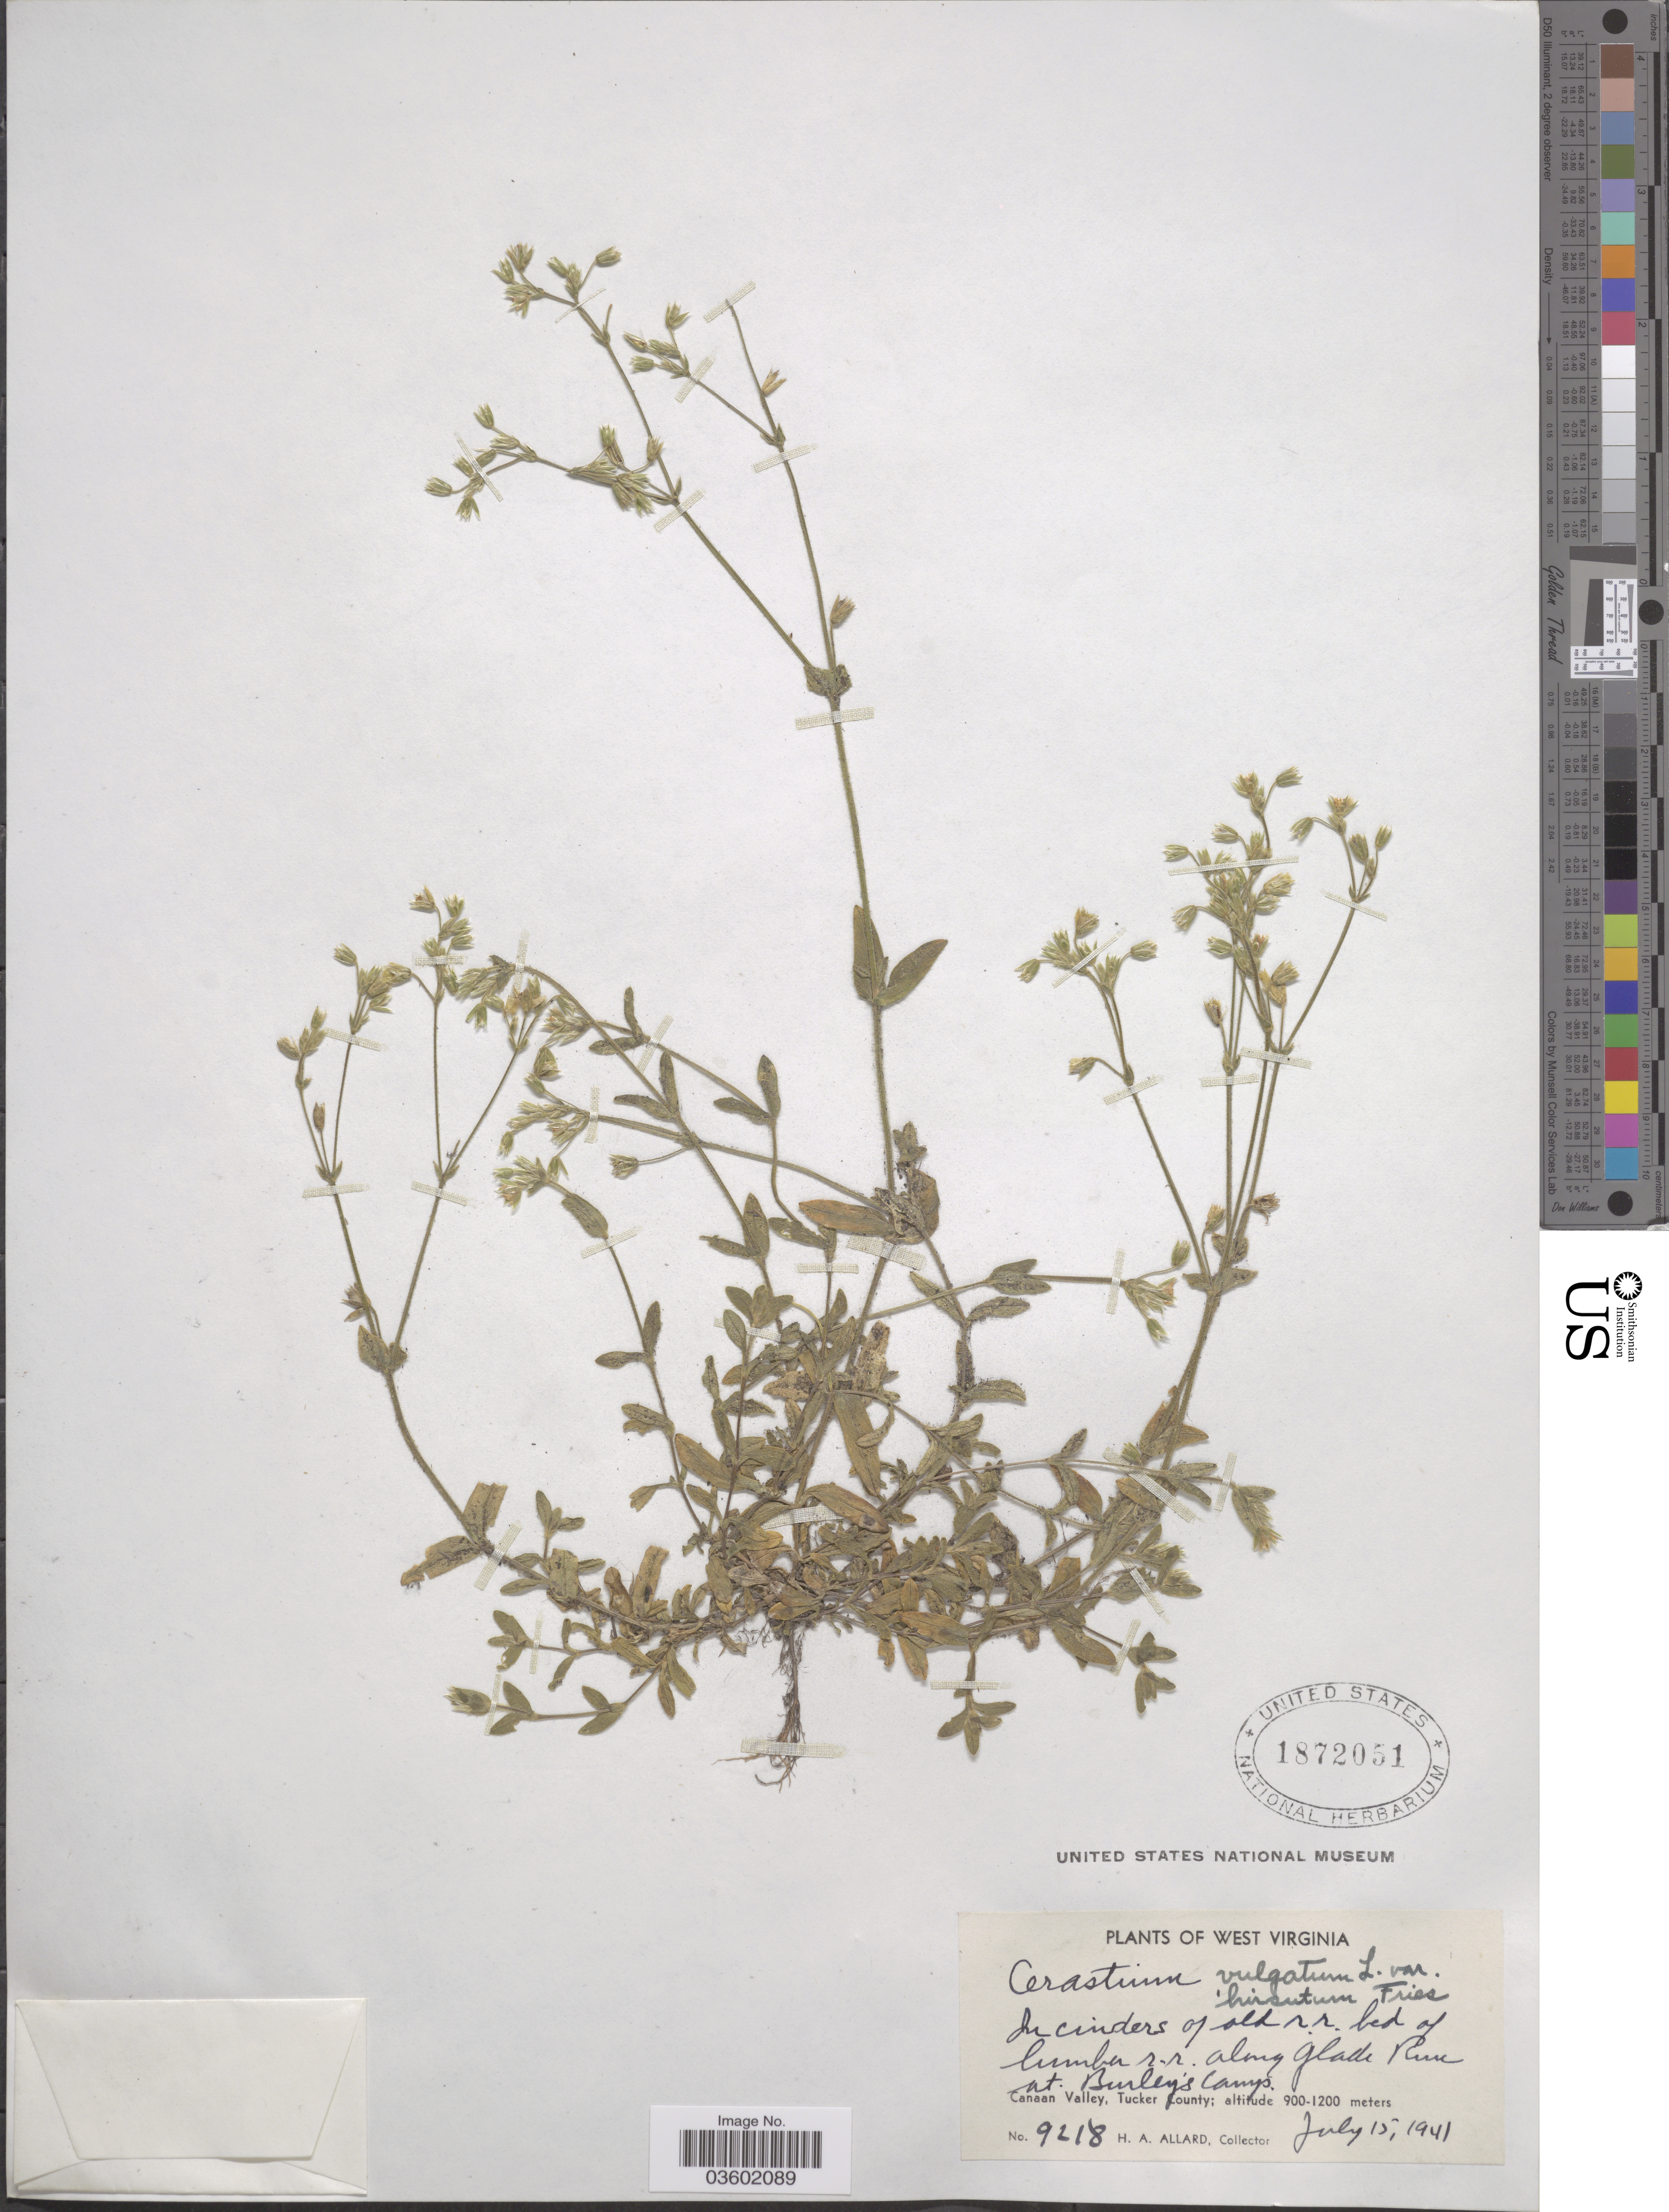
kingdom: Plantae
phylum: Tracheophyta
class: Magnoliopsida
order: Caryophyllales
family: Caryophyllaceae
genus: Cerastium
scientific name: Cerastium vulgatum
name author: L.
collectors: H. A. Allard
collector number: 9218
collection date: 1941-07-15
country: United States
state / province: West Virginia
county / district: Tucker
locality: R.R. along Glade Run at. Burley's Camp. Canaan Valley, Tucker County.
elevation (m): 900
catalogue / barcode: US 1872051